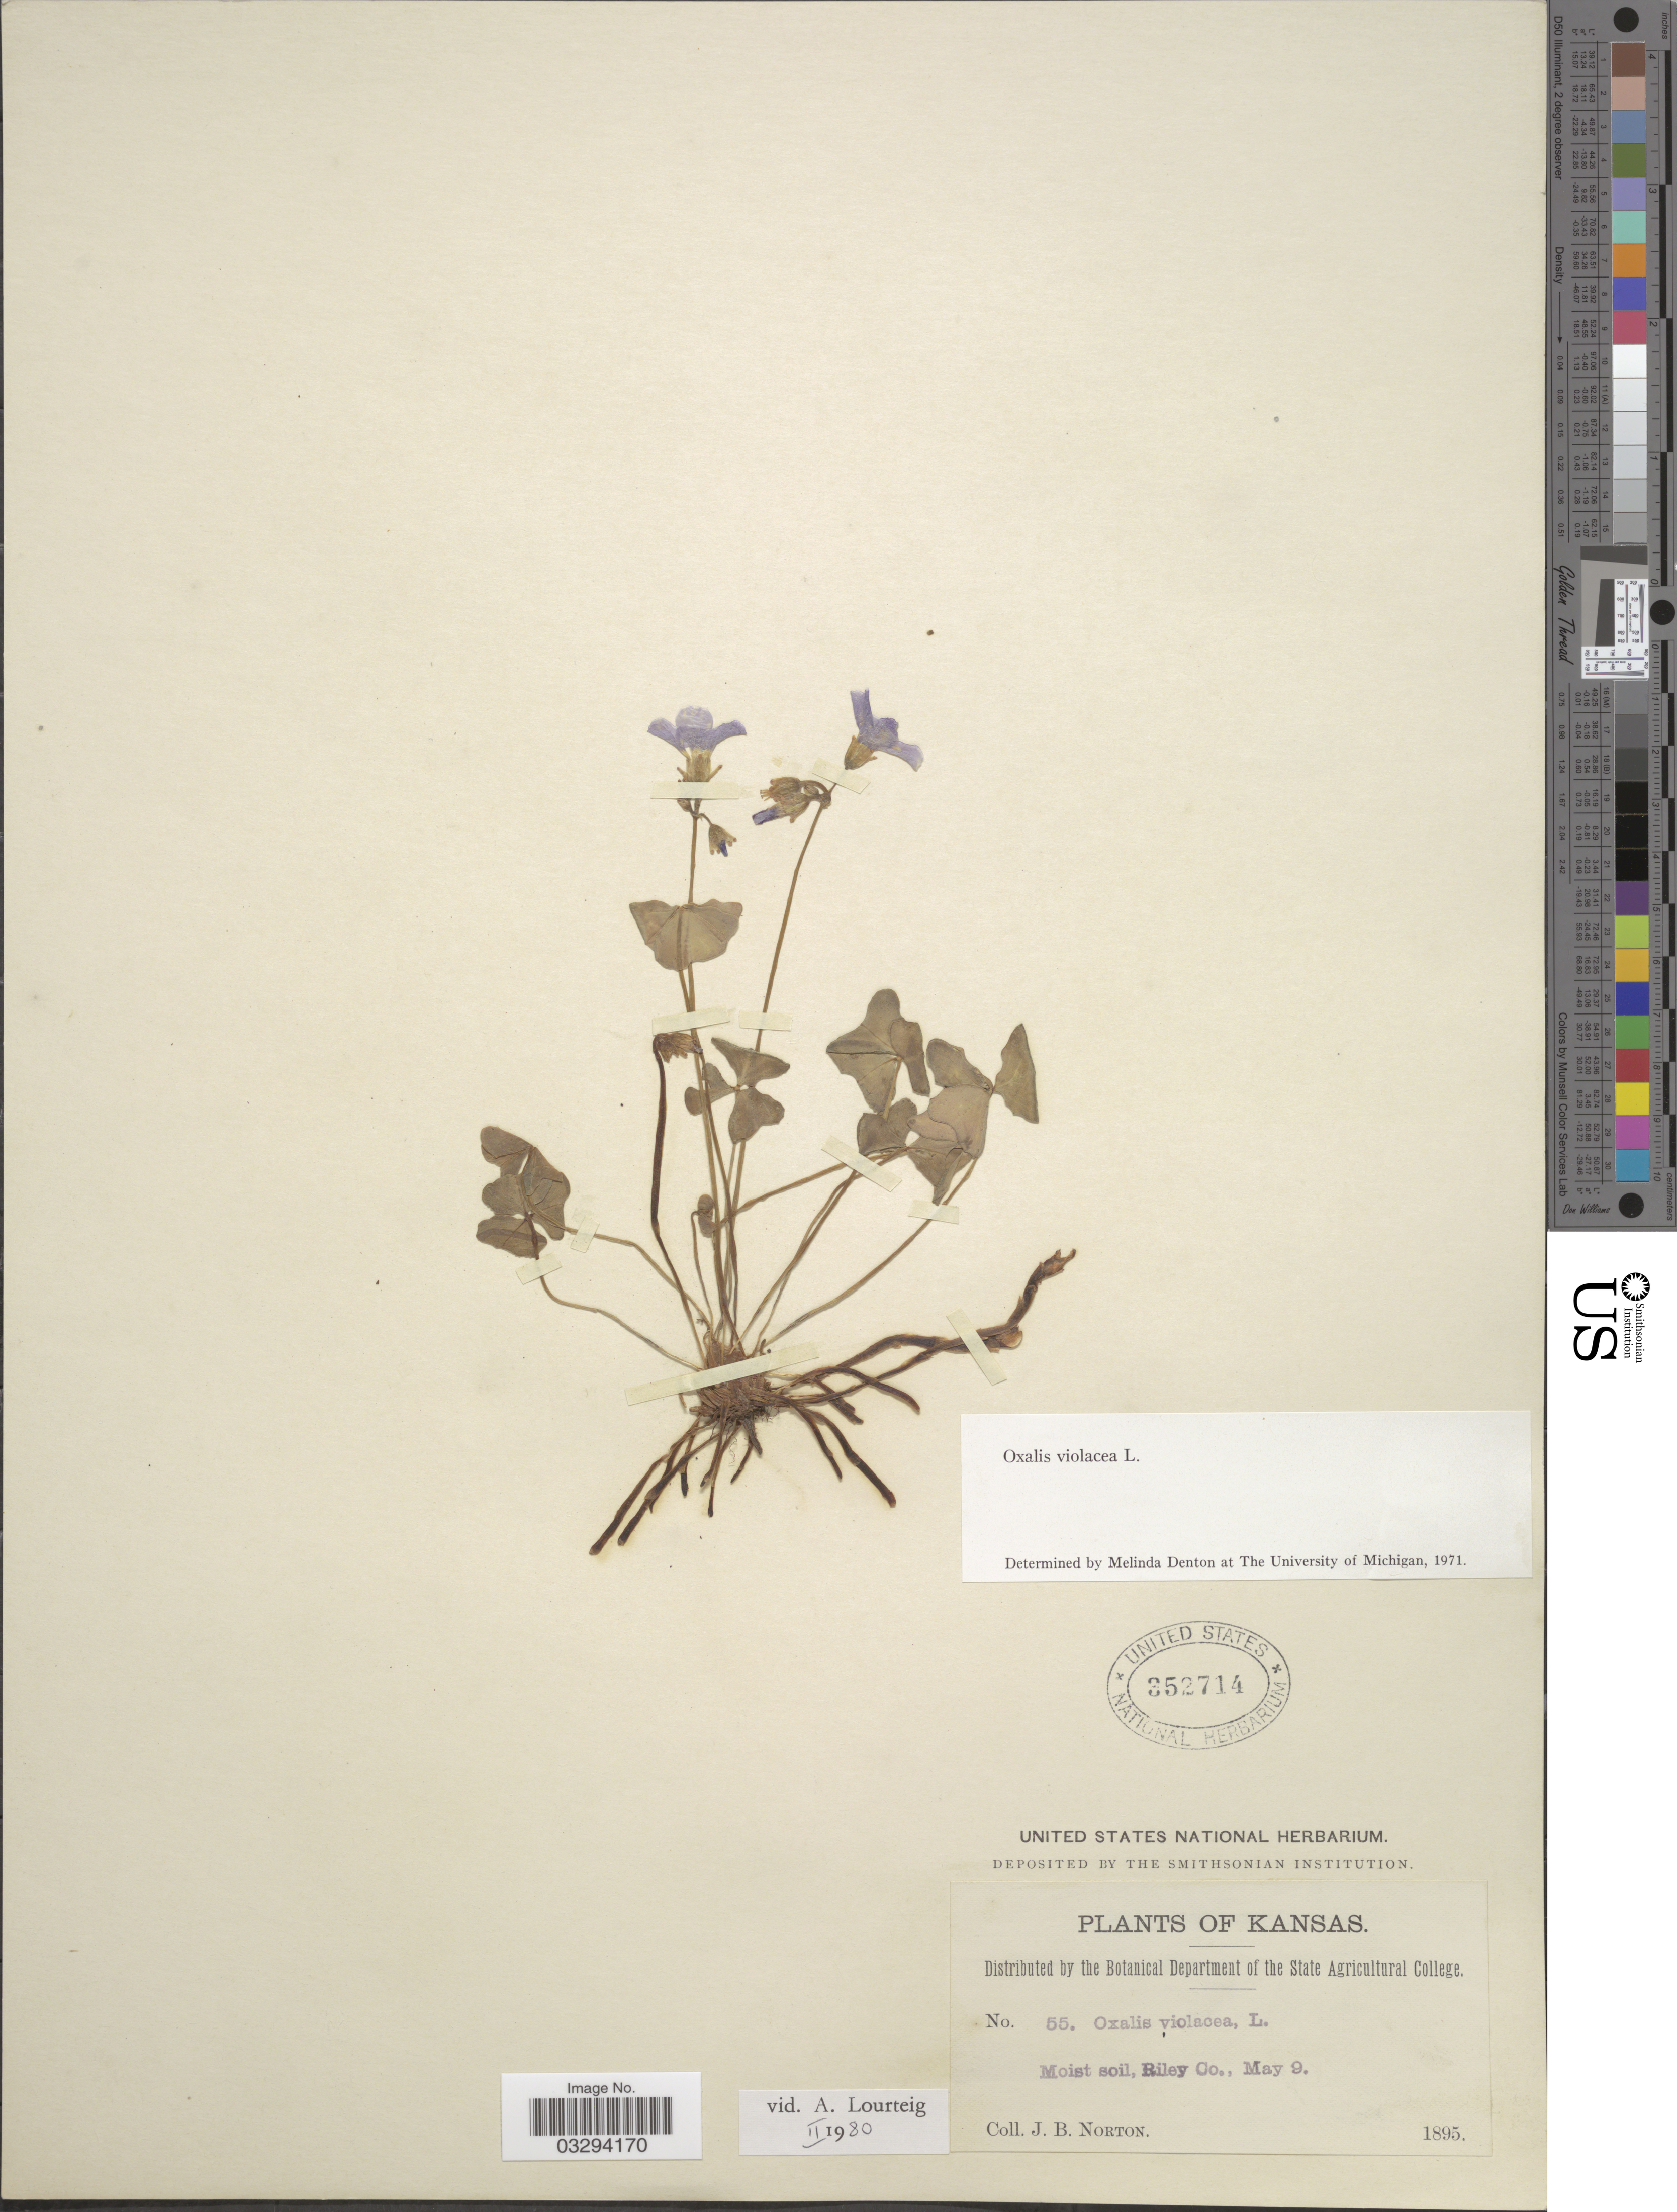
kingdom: Plantae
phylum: Tracheophyta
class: Magnoliopsida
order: Oxalidales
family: Oxalidaceae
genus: Oxalis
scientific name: Oxalis violacea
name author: L.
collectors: J. B. Norton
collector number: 55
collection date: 1895-05-09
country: United States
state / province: Kansas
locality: Riley Co.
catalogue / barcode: US 352714